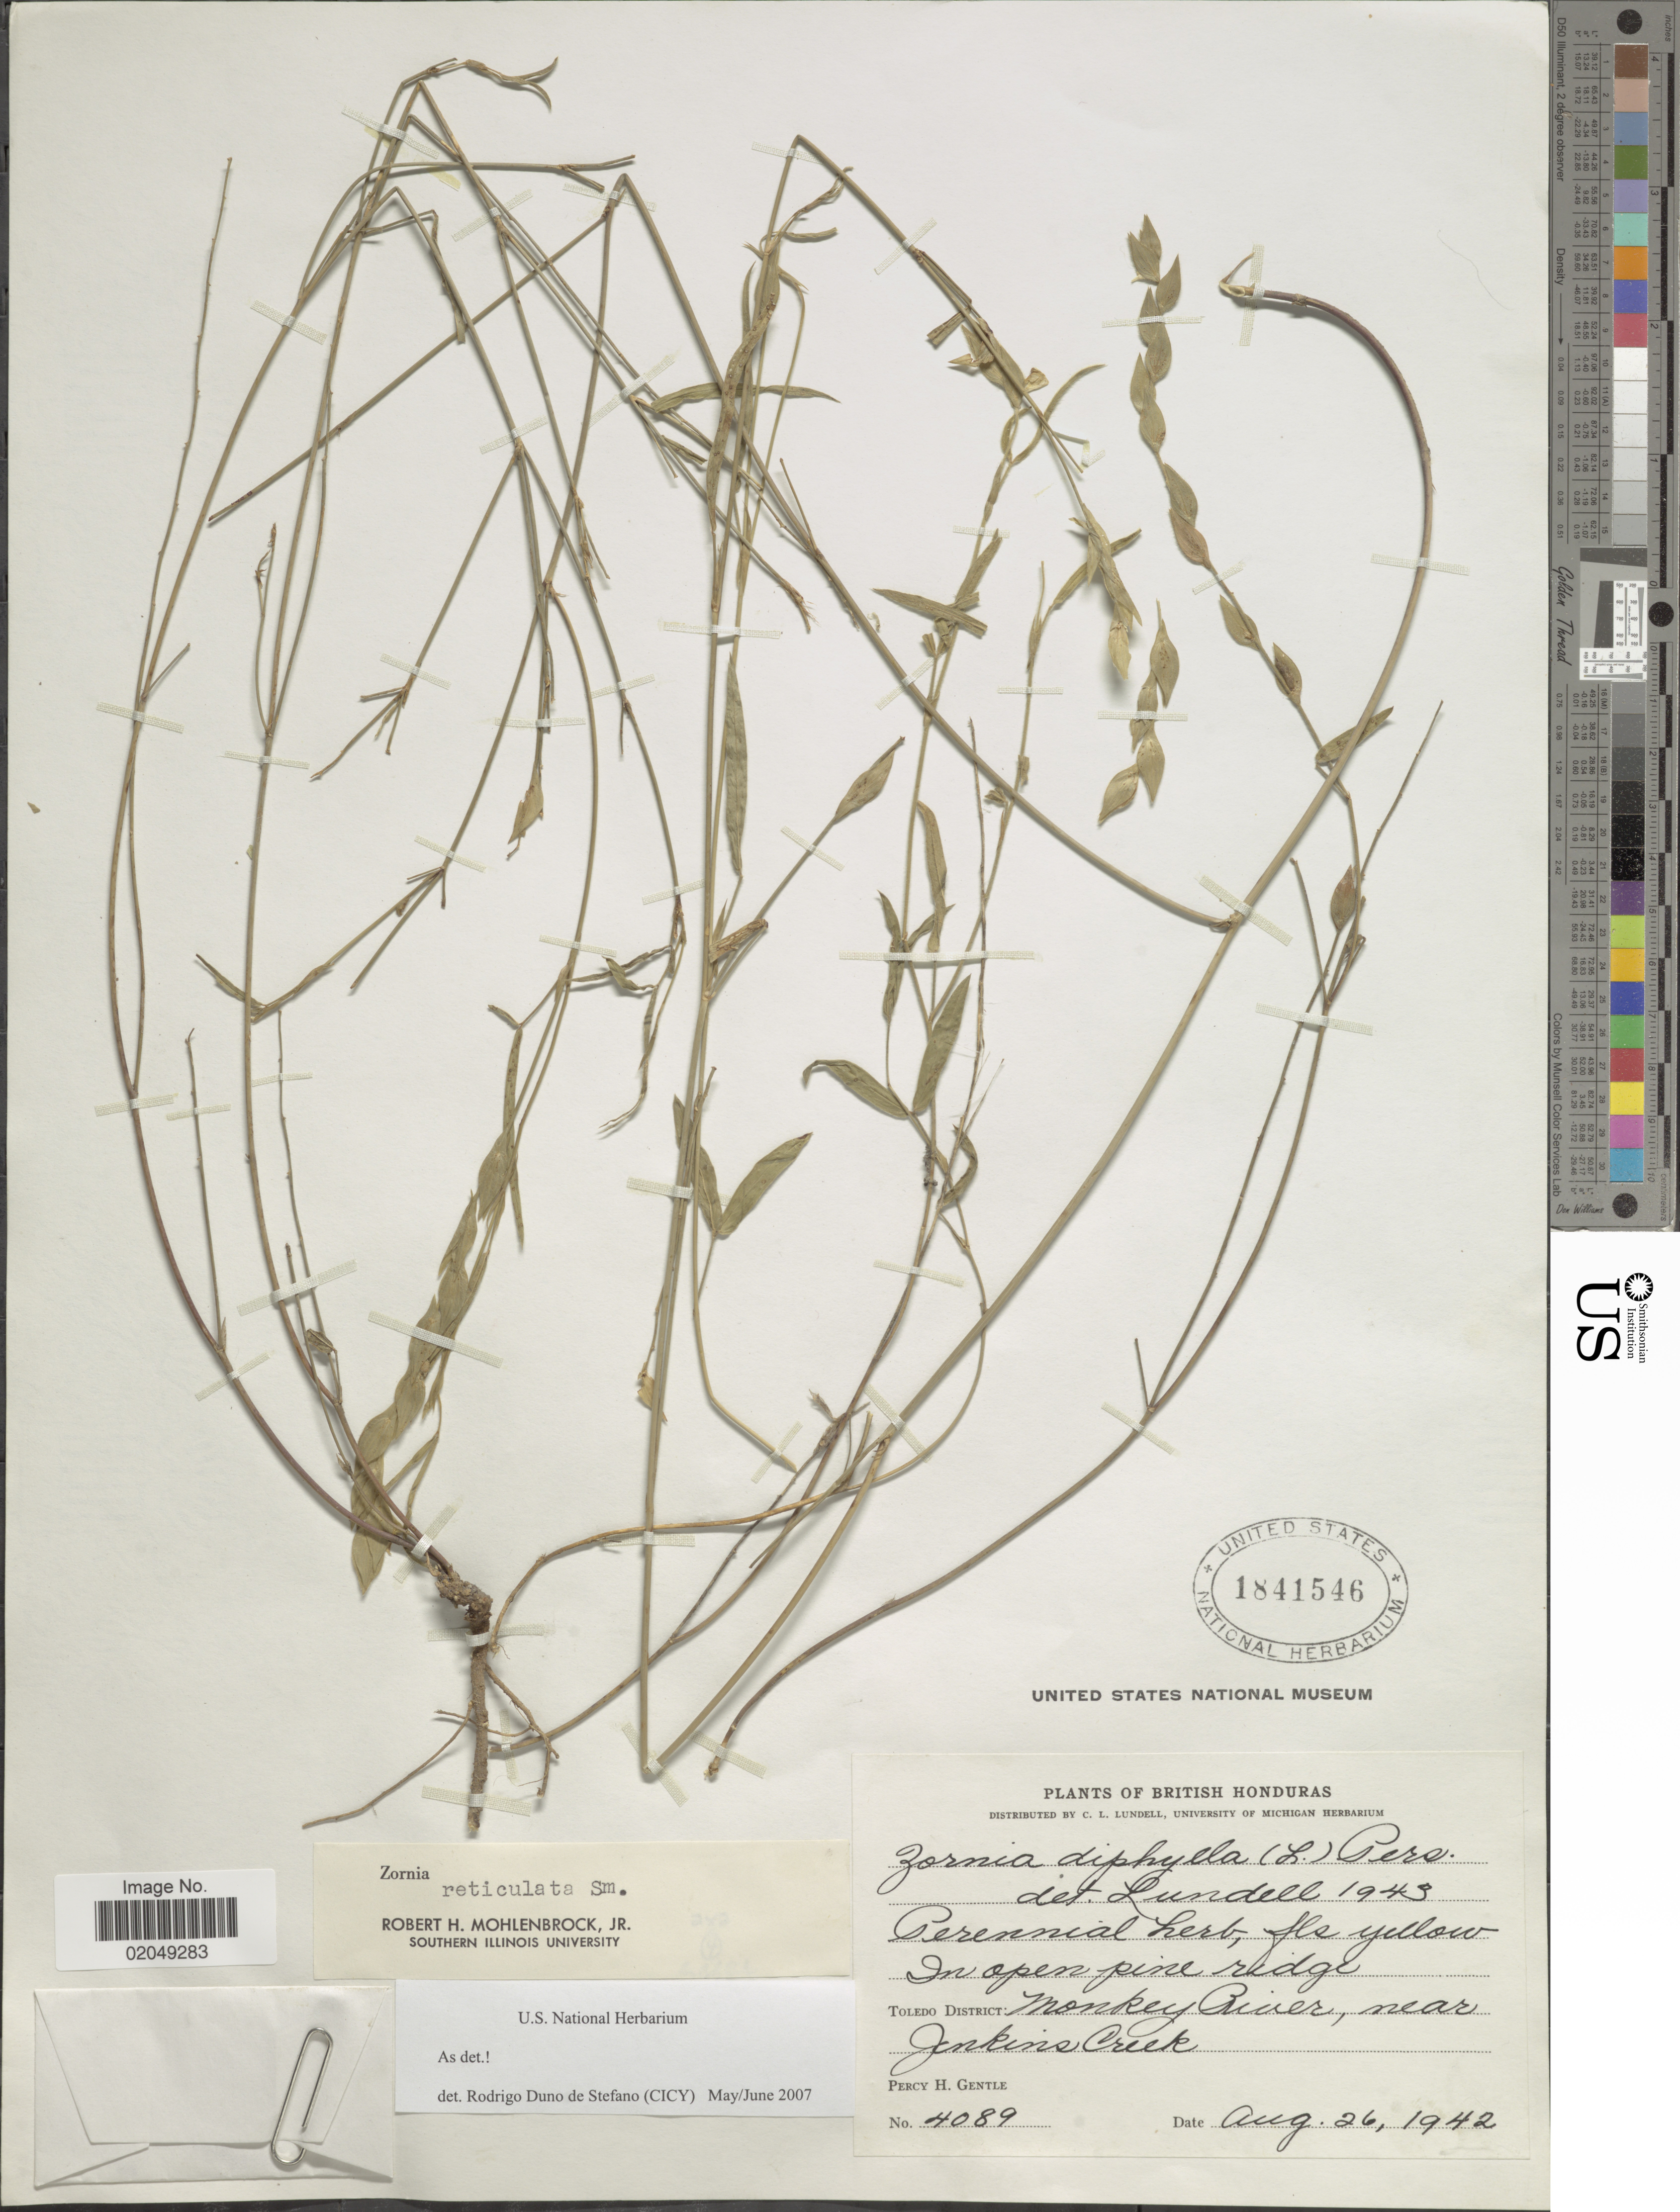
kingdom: Plantae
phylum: Tracheophyta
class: Magnoliopsida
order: Fabales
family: Fabaceae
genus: Zornia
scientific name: Zornia reticulata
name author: Sm.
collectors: P. H. Gentle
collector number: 4089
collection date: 1942-08-26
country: Belize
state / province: Toledo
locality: In open pine ridge, Monkey river, near Jenkins Creek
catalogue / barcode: US 1841546